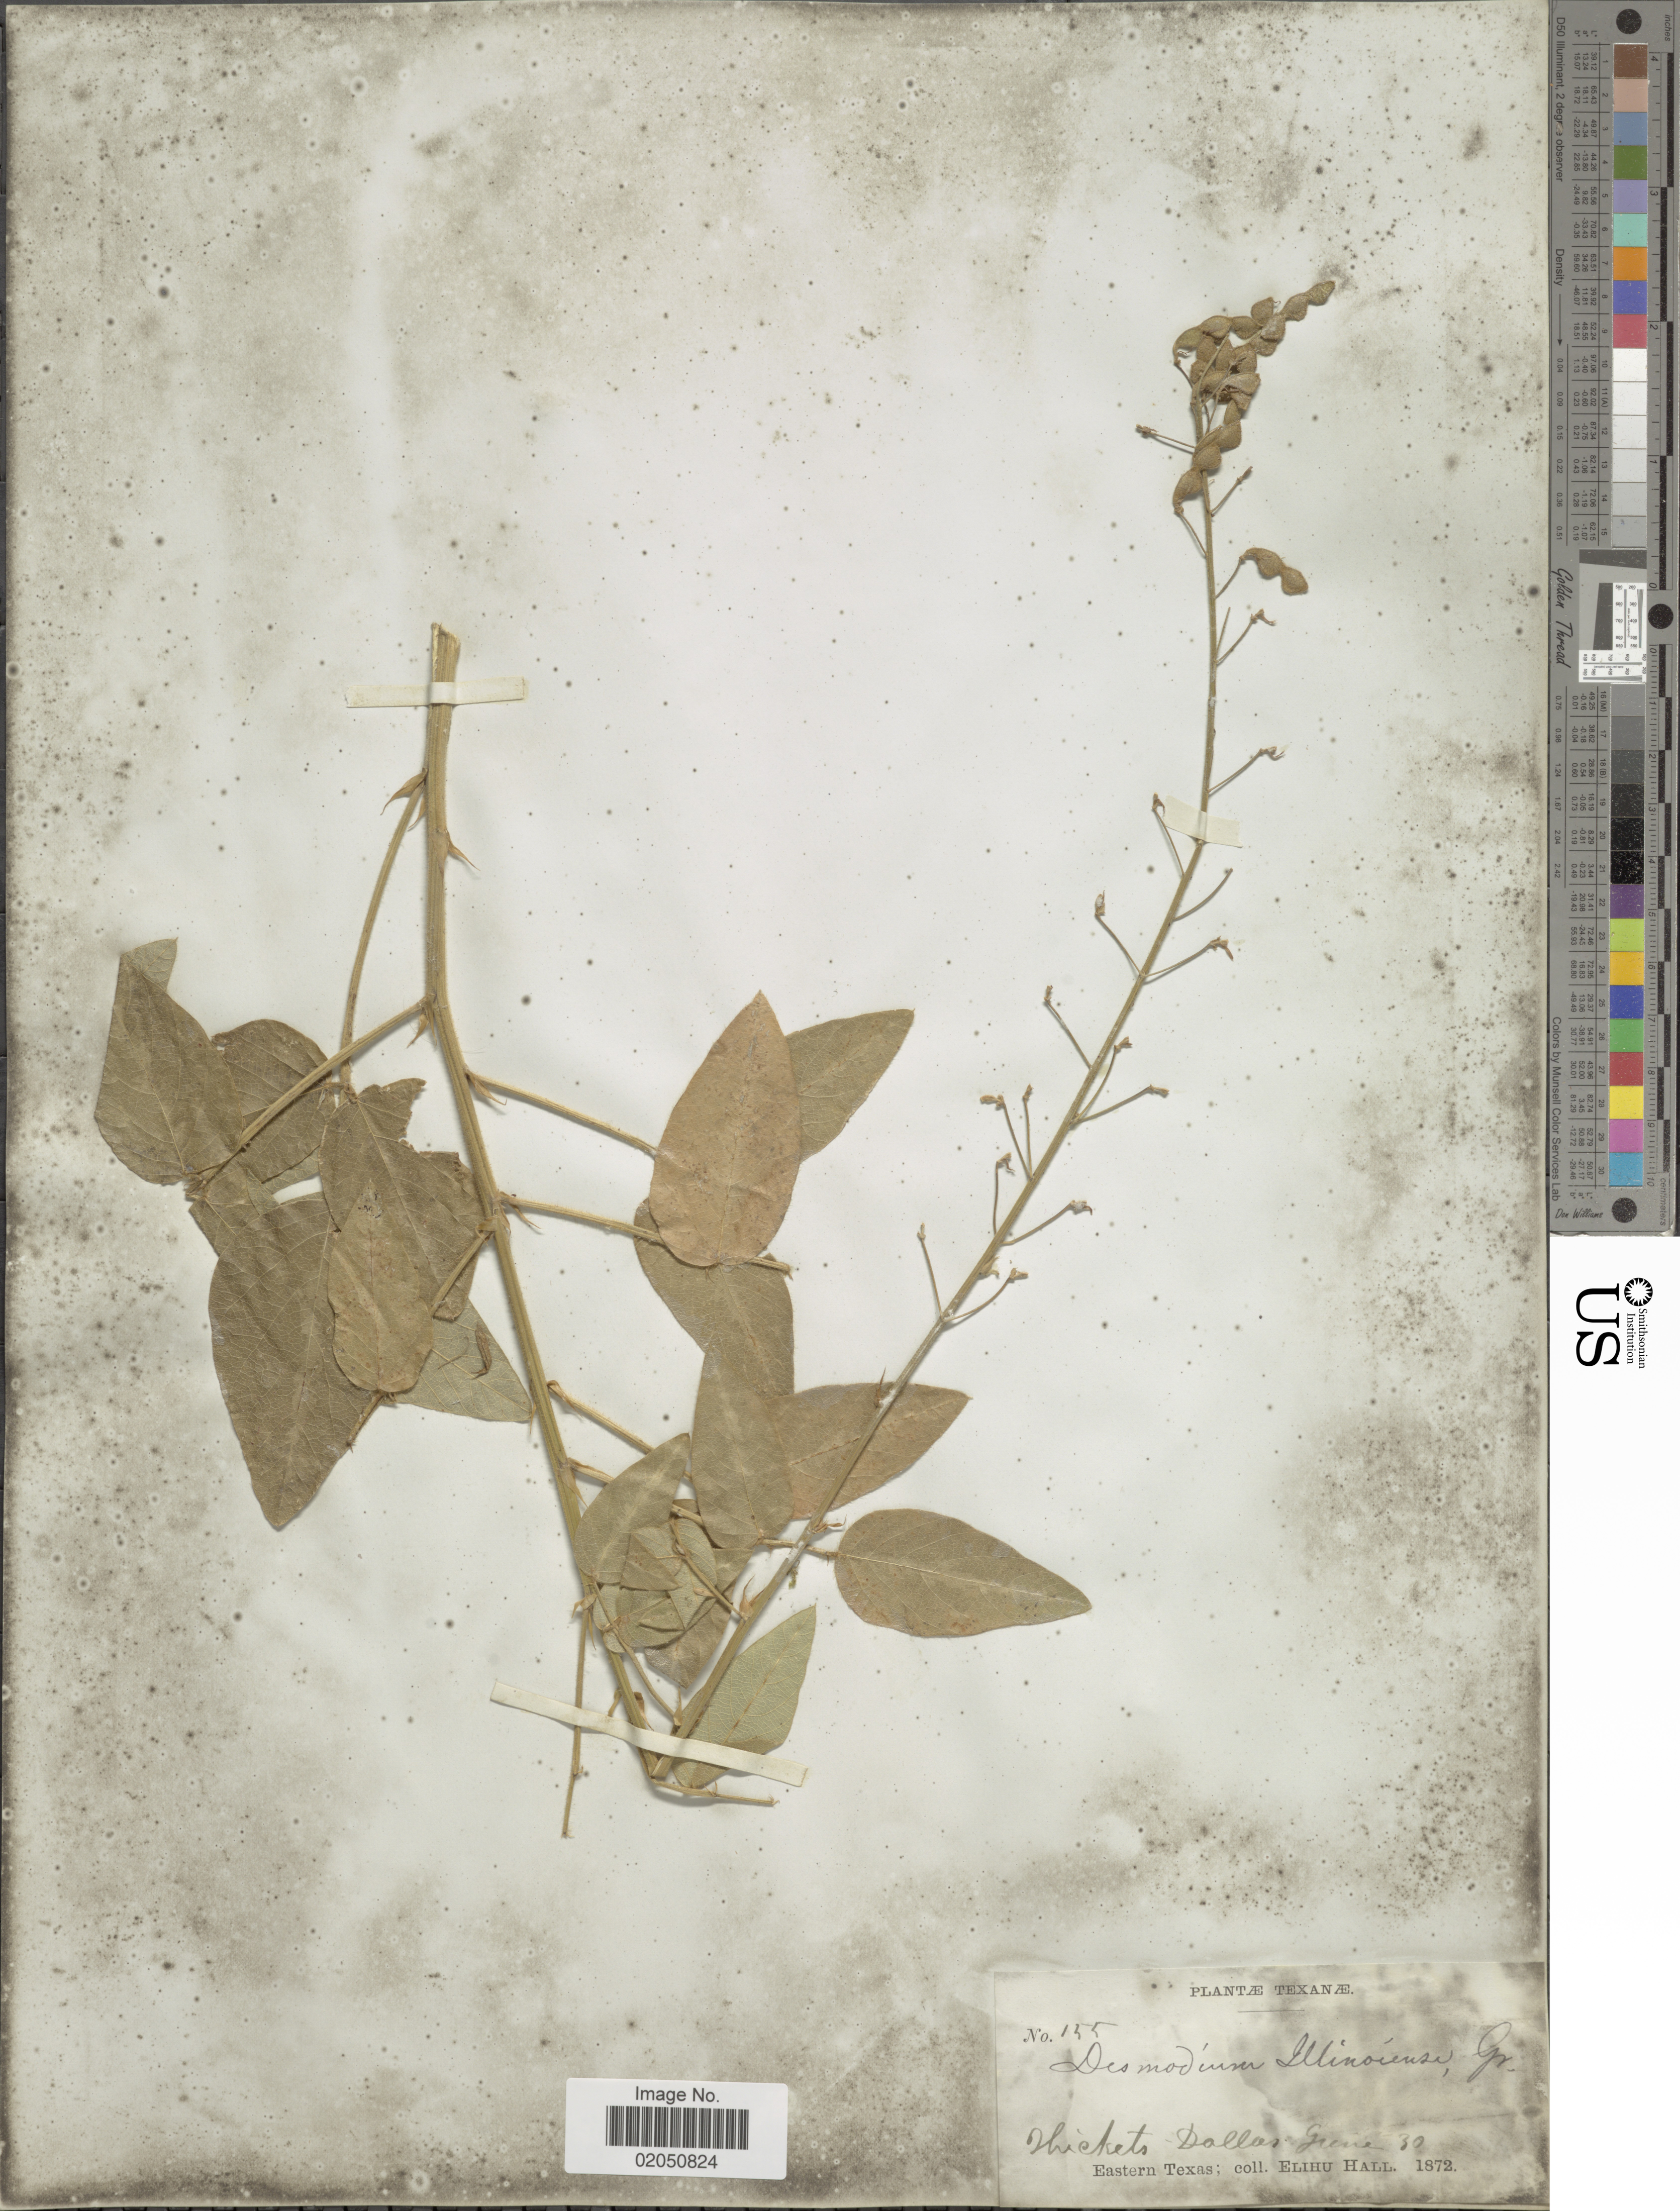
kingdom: Plantae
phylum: Tracheophyta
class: Magnoliopsida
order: Fabales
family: Fabaceae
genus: Desmodium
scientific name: Desmodium illinoense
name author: A. Gray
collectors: E. Hall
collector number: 155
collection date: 1872-06-30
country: United States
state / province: Texas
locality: Thickets Dallas, Eastern Texas